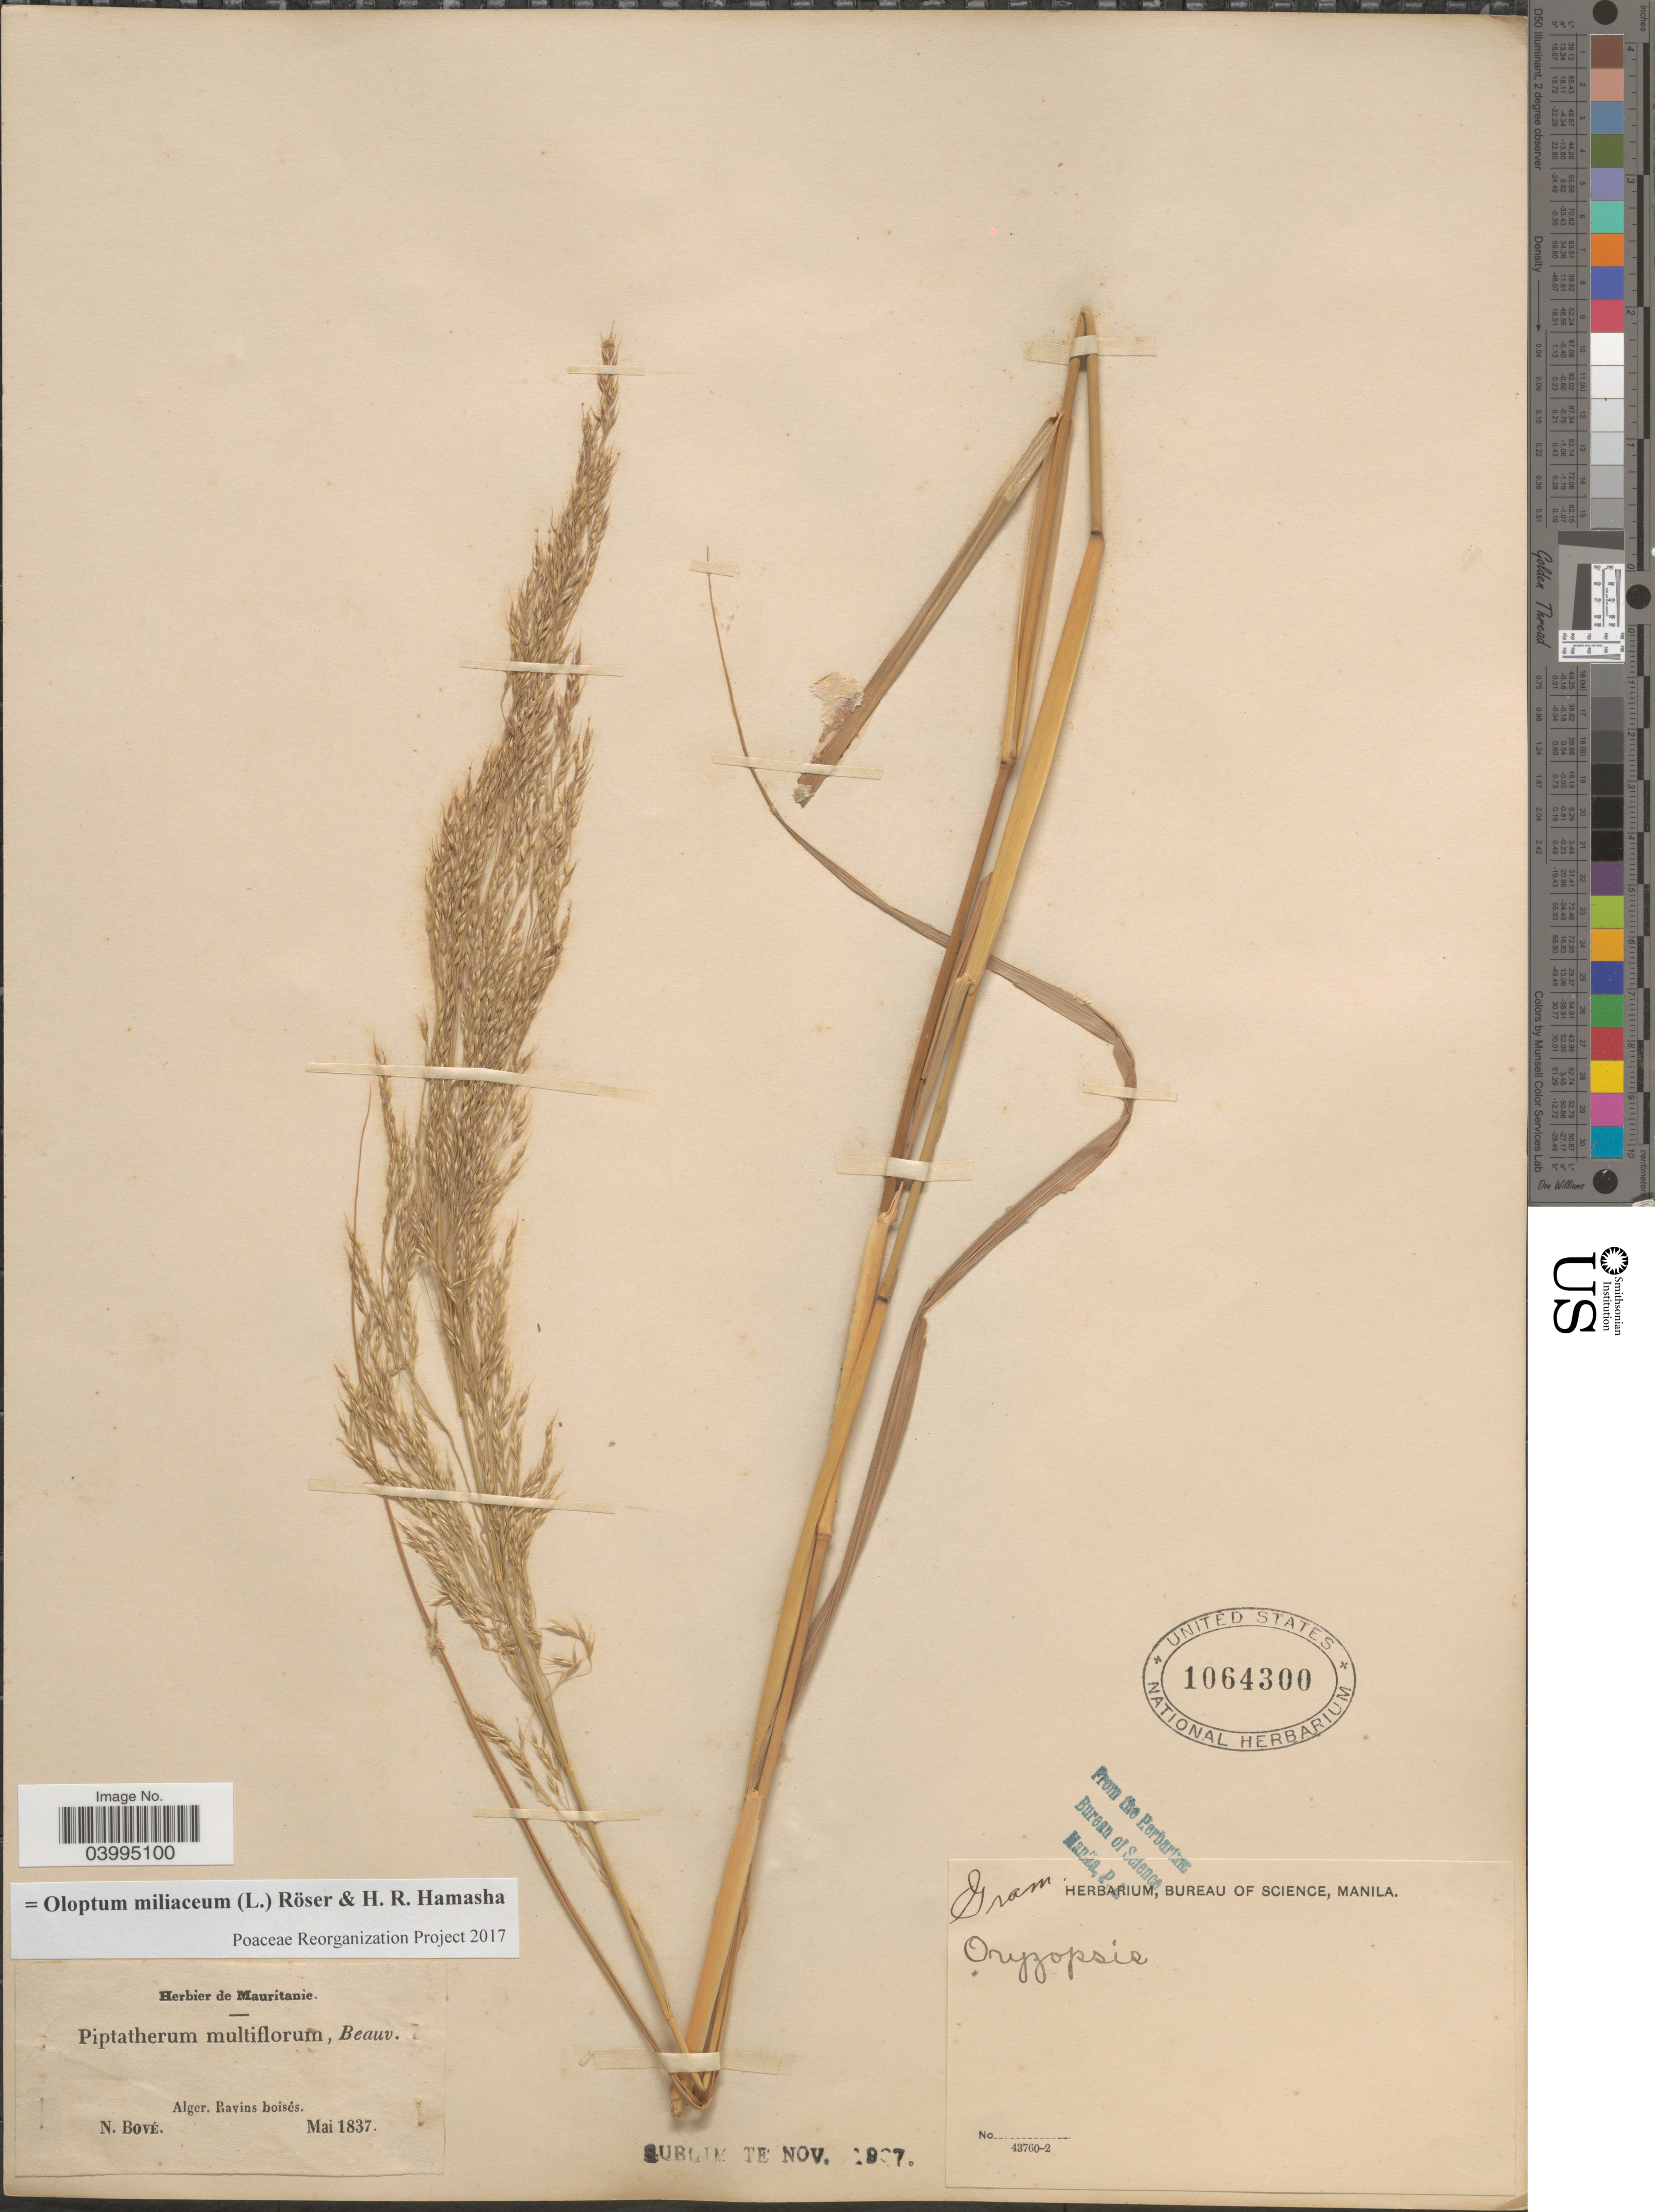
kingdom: Plantae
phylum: Tracheophyta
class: Liliopsida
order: Poales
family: Poaceae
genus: Oloptum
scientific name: Oloptum miliaceum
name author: Röser & H. R. Hamasha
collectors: N. Bové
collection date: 1837-05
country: Algeria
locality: Alger. Ravins boisés.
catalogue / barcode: US 1064300